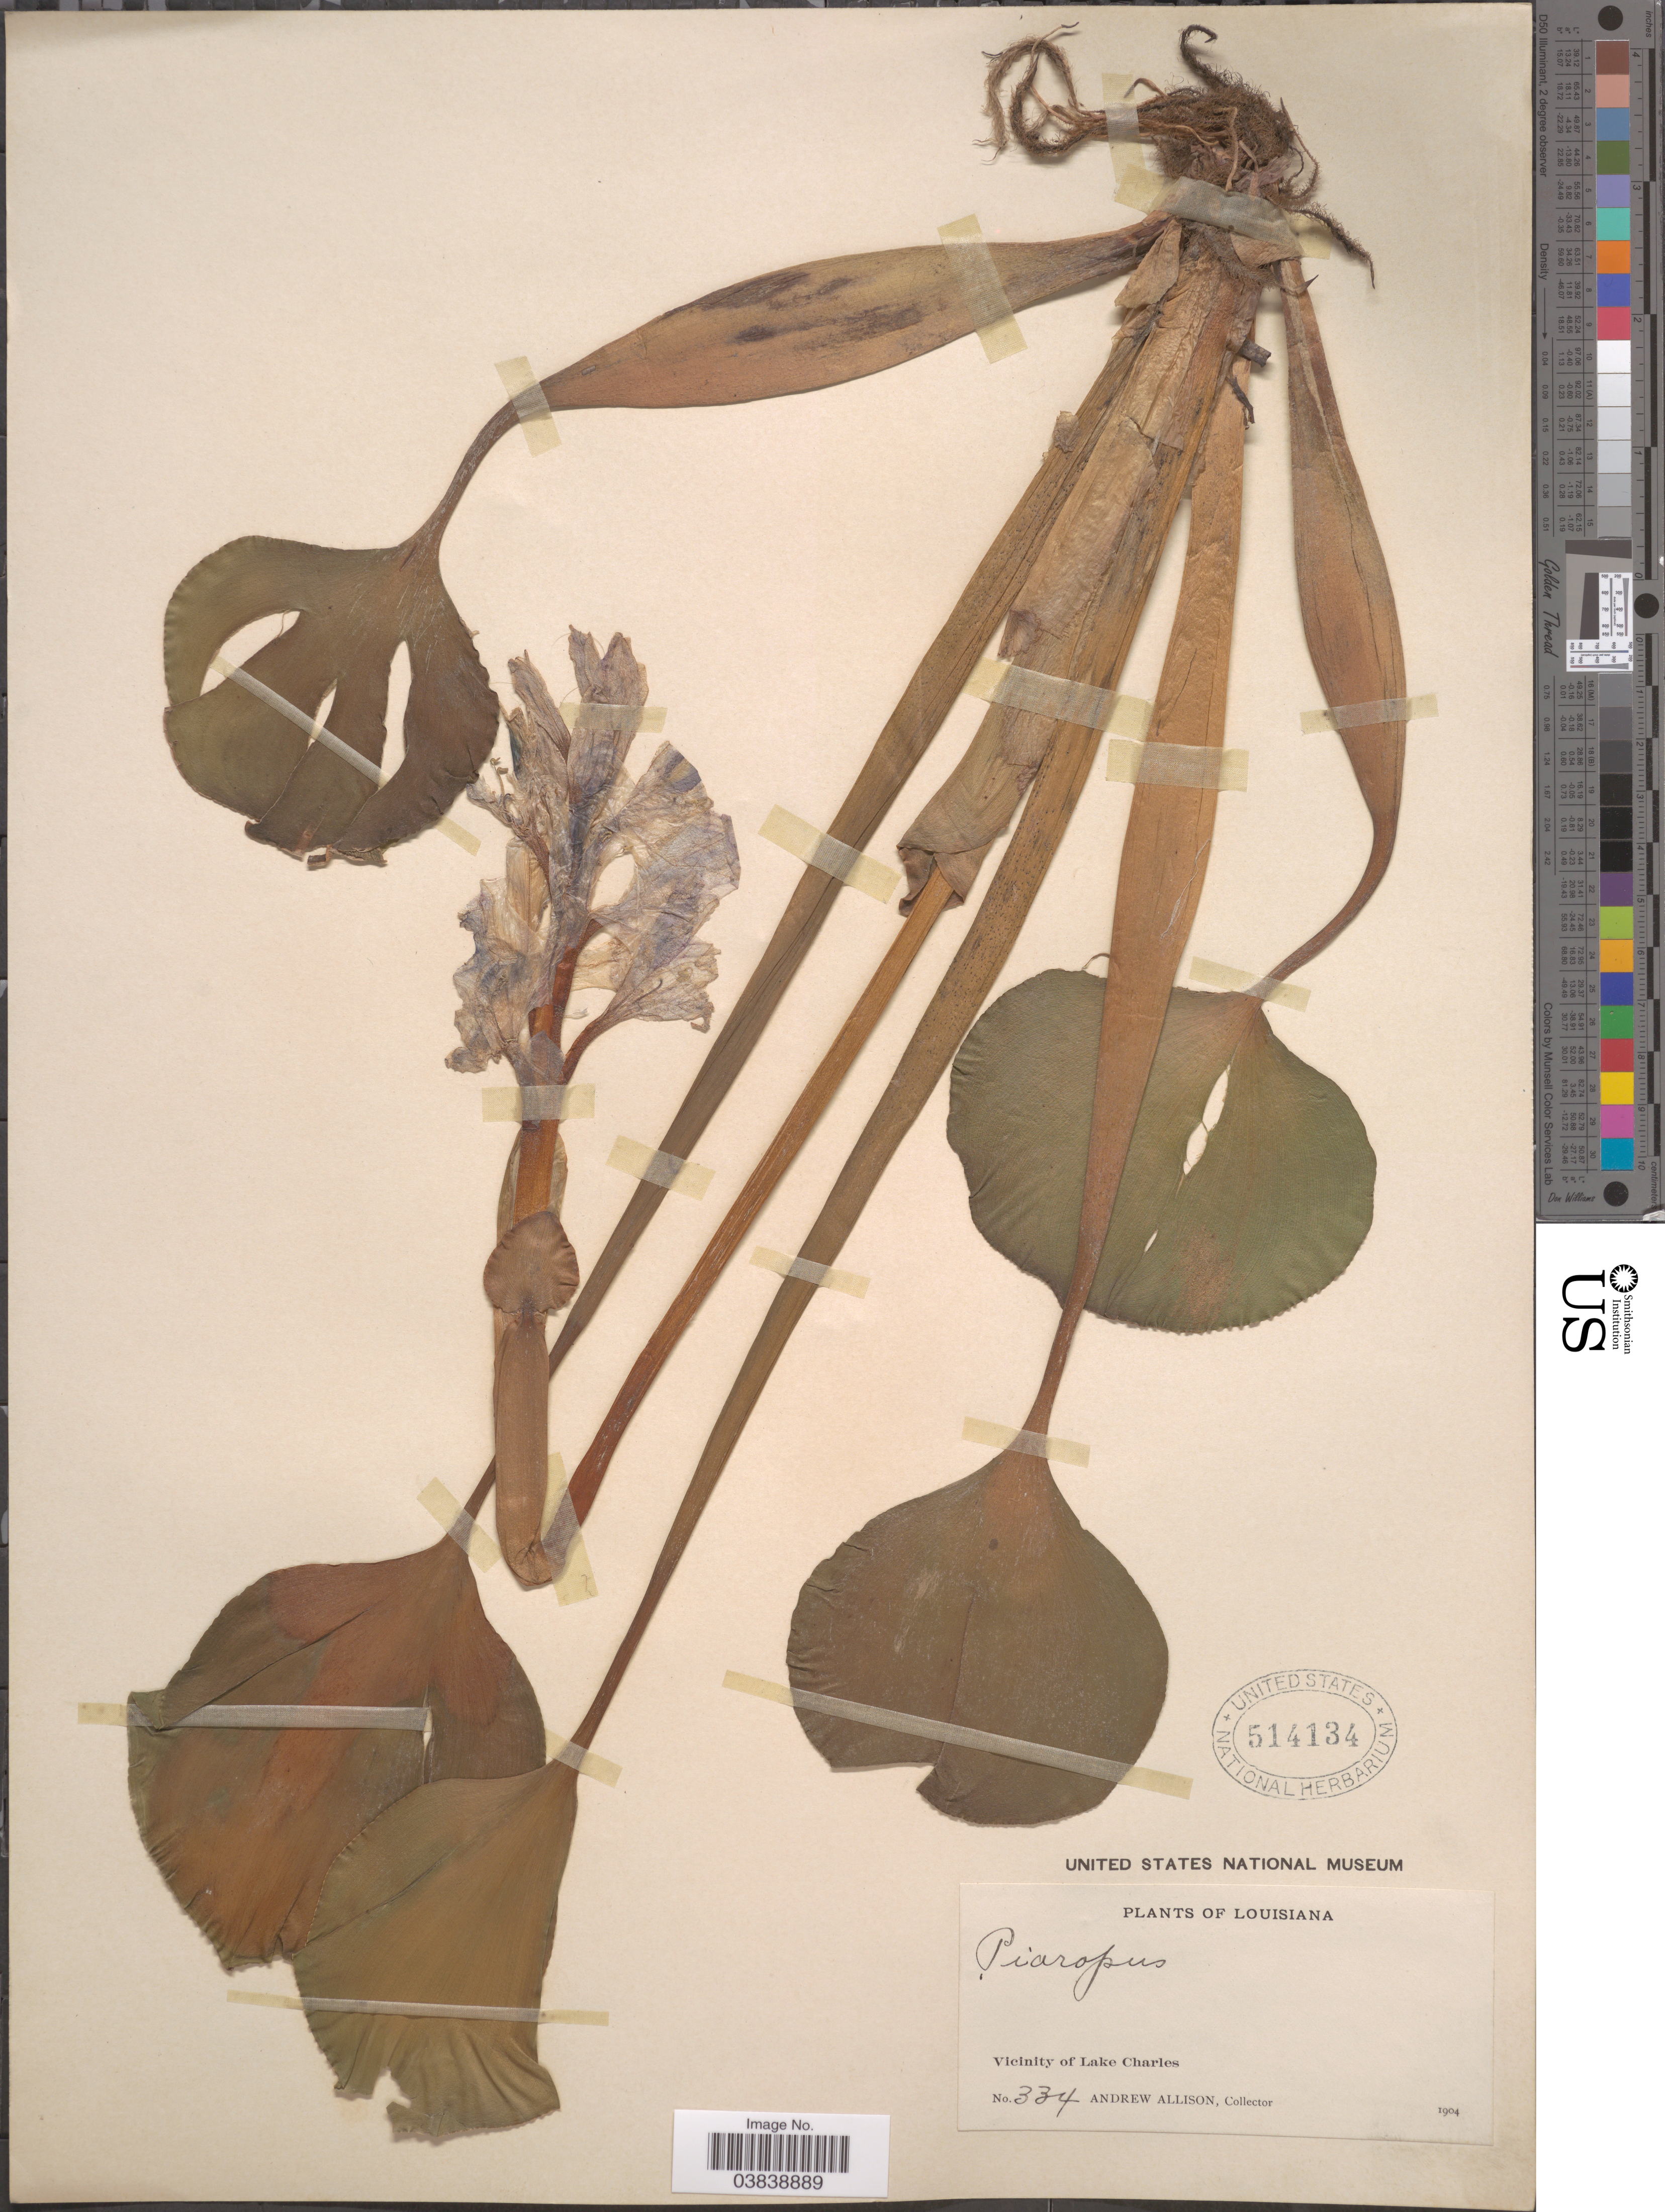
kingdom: Plantae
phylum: Tracheophyta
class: Liliopsida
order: Commelinales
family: Pontederiaceae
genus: Eichhornia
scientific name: Eichhornia crassipes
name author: (Mart.) Solms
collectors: A. Allison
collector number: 334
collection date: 1904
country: United States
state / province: Louisiana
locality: Vicinity of Lake Charles.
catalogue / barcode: US 514134